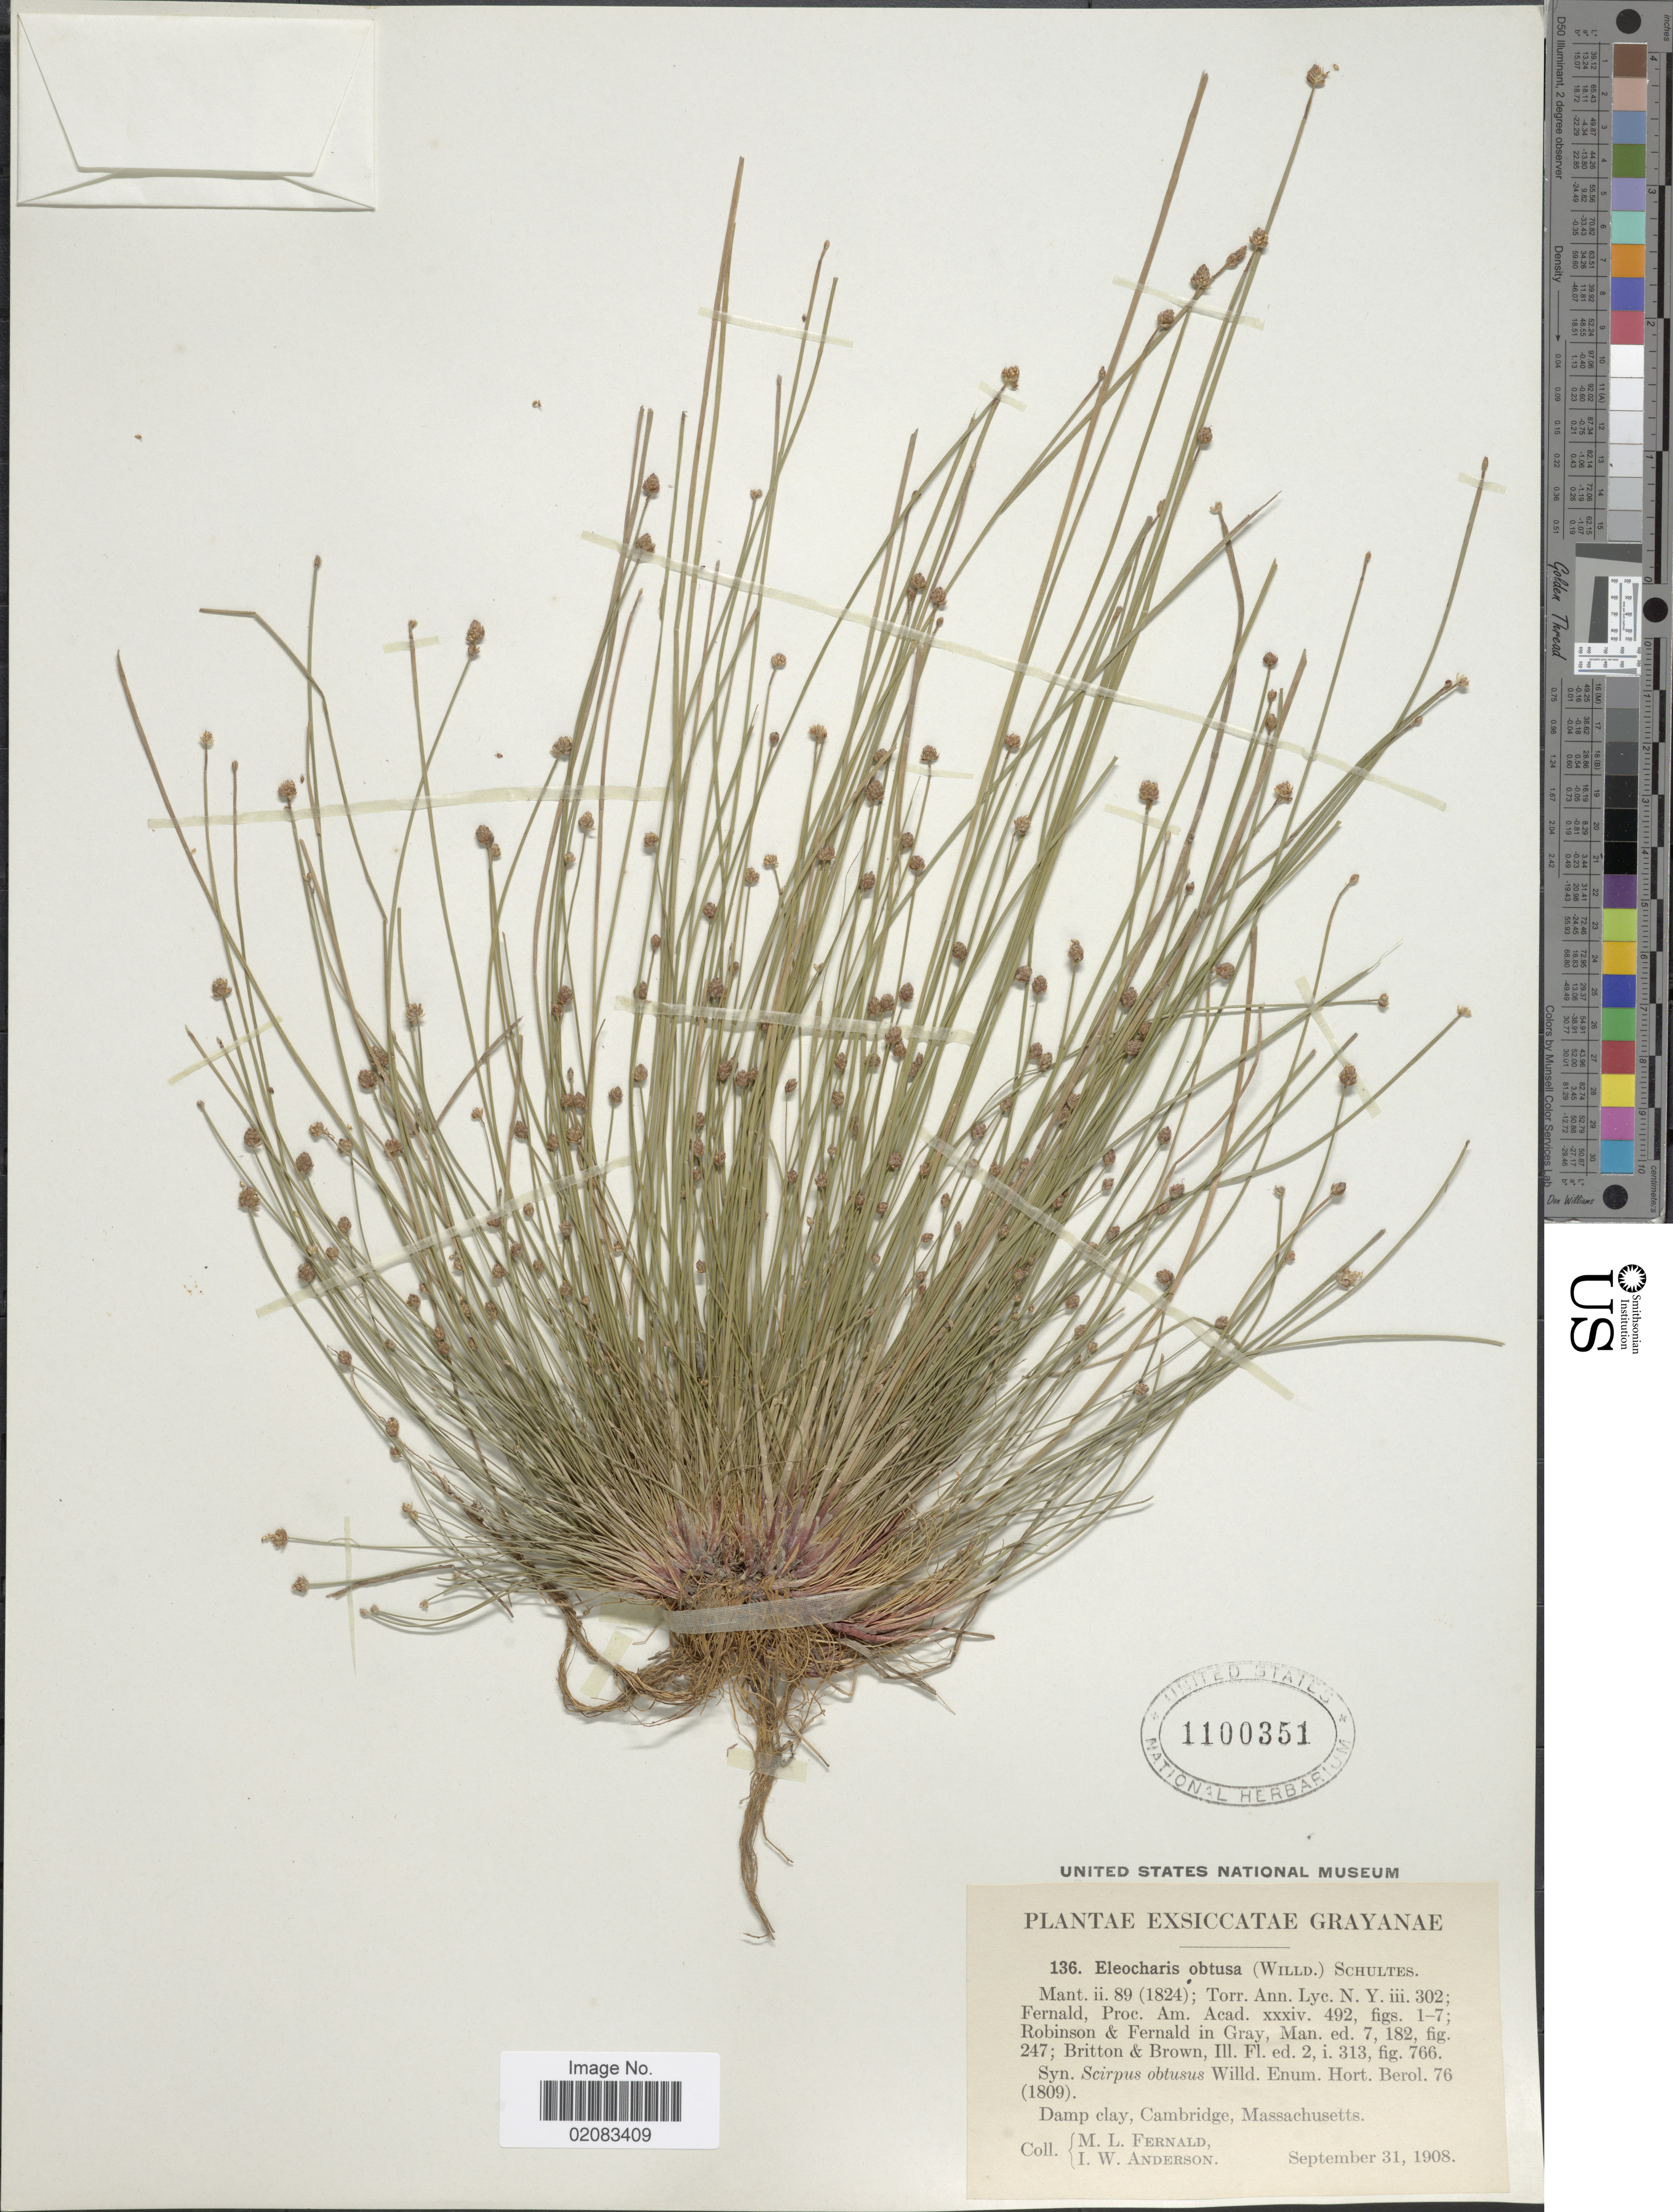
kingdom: Plantae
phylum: Tracheophyta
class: Liliopsida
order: Poales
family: Cyperaceae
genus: Eleocharis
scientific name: Eleocharis obtusa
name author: (Willd.) Schult.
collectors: M. L. Fernald & I. Anderson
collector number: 136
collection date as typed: Transcribed d/m/y: 31/9/1908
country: United States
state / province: Massachusetts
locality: Damp clay, Cambridge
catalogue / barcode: US 1100351